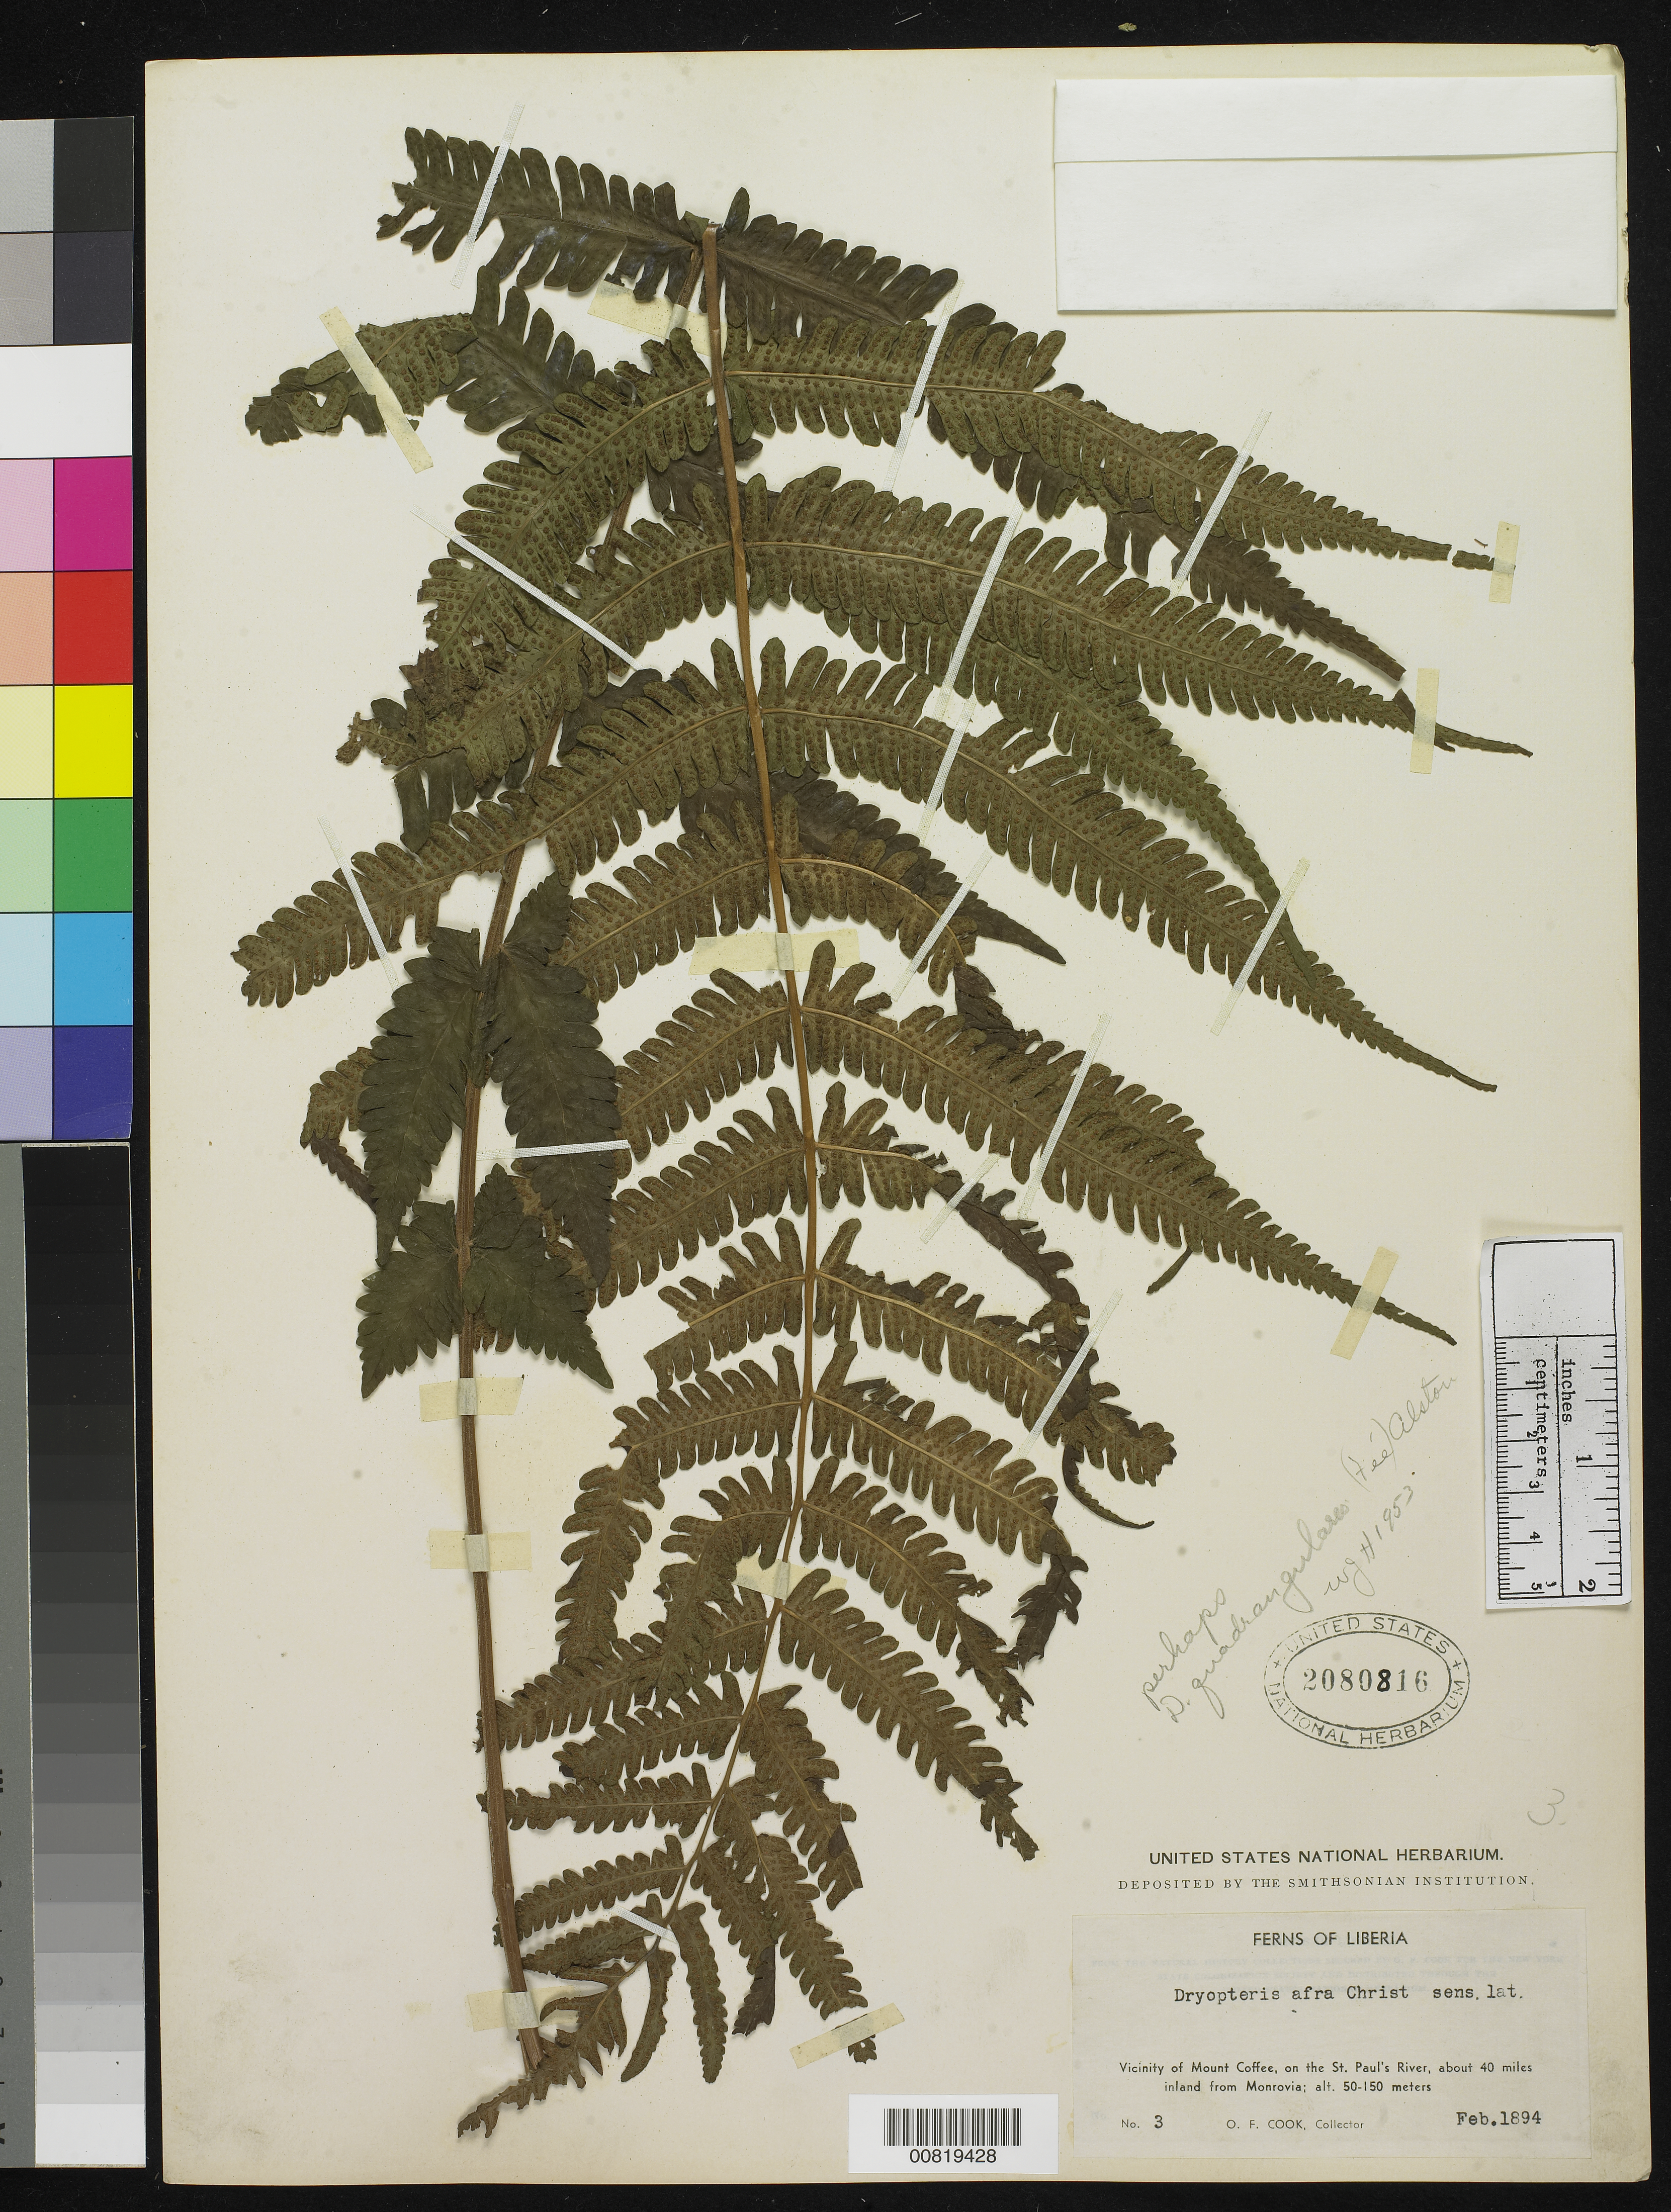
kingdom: Plantae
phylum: Tracheophyta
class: Polypodiopsida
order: Polypodiales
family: Thelypteridaceae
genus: Christella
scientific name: Christella hispidula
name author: (Decne.) Holttum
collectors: O. F. Cook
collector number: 3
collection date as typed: Feb 1894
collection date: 1894-02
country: Liberia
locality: Vicinity of Mt. Coffee, on the St. Paul's River, about 40 miles inland from Monrovia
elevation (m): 50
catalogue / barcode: US 2080816